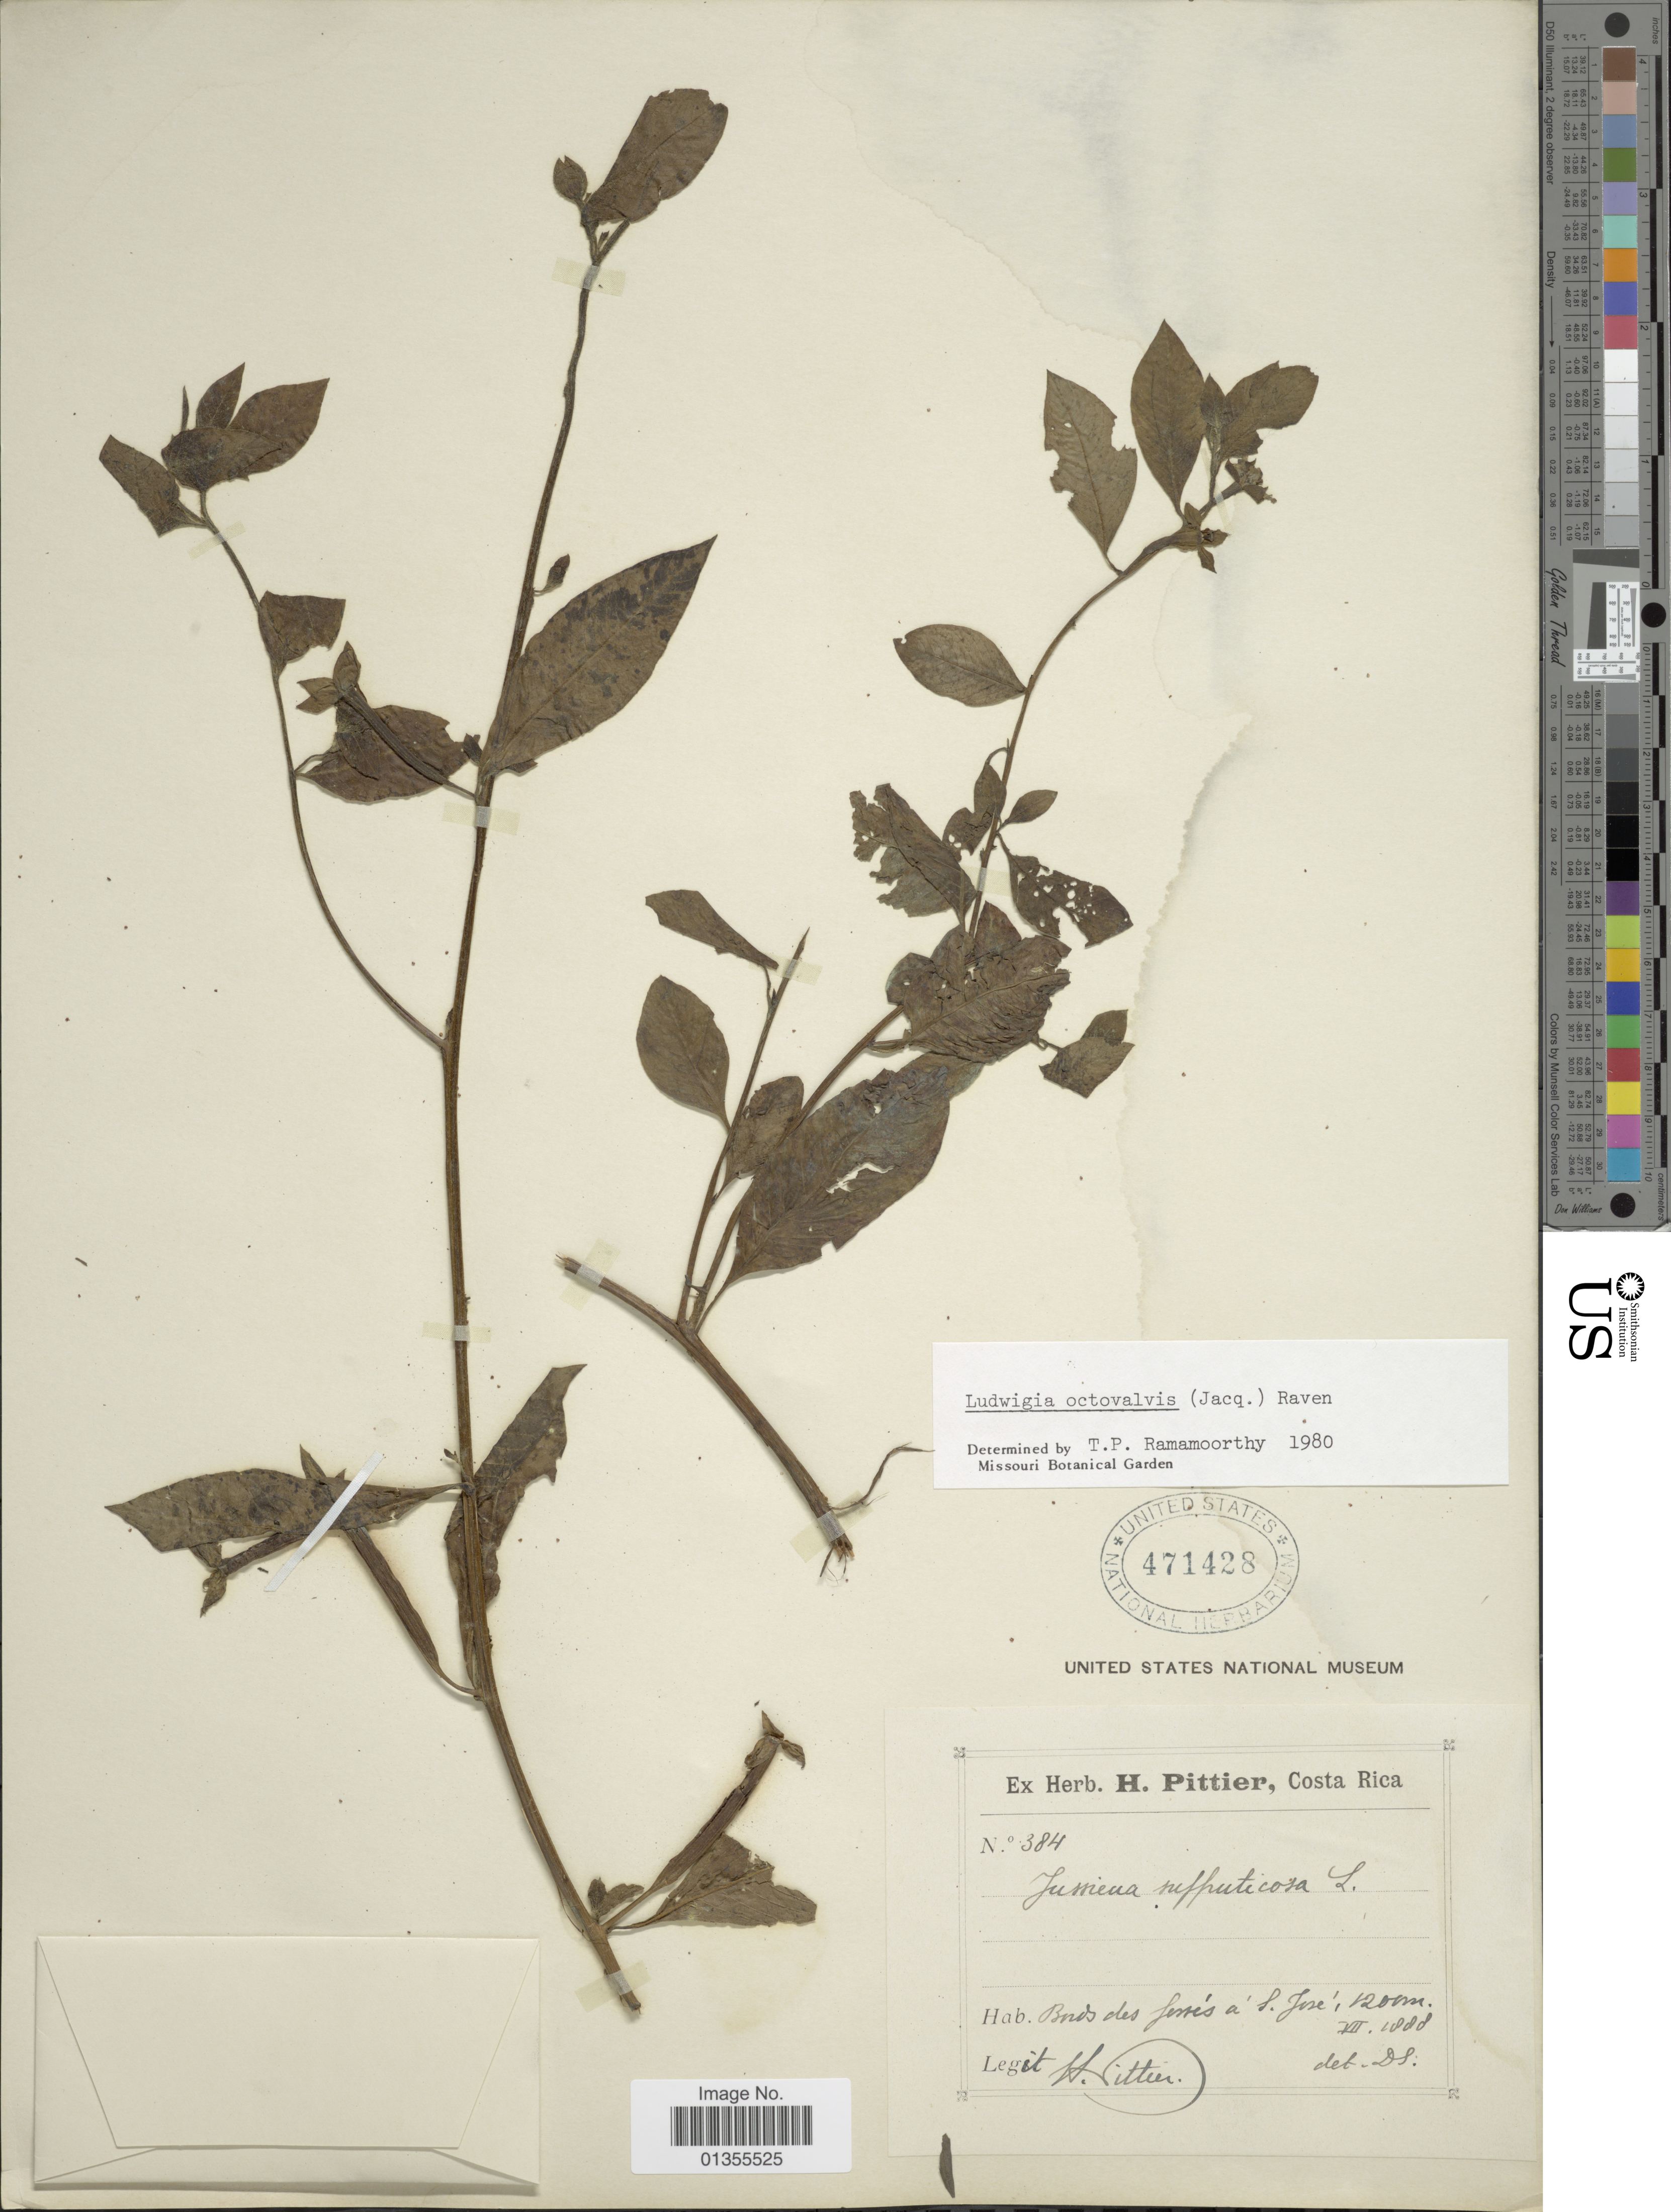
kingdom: Plantae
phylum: Tracheophyta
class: Magnoliopsida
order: Myrtales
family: Onagraceae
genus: Ludwigia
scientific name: Ludwigia octovalvis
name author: (Jacq.) P.H. Raven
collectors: H. F. Pittier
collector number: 384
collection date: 1888-07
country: Costa Rica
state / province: San José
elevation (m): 1200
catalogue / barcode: US 471428